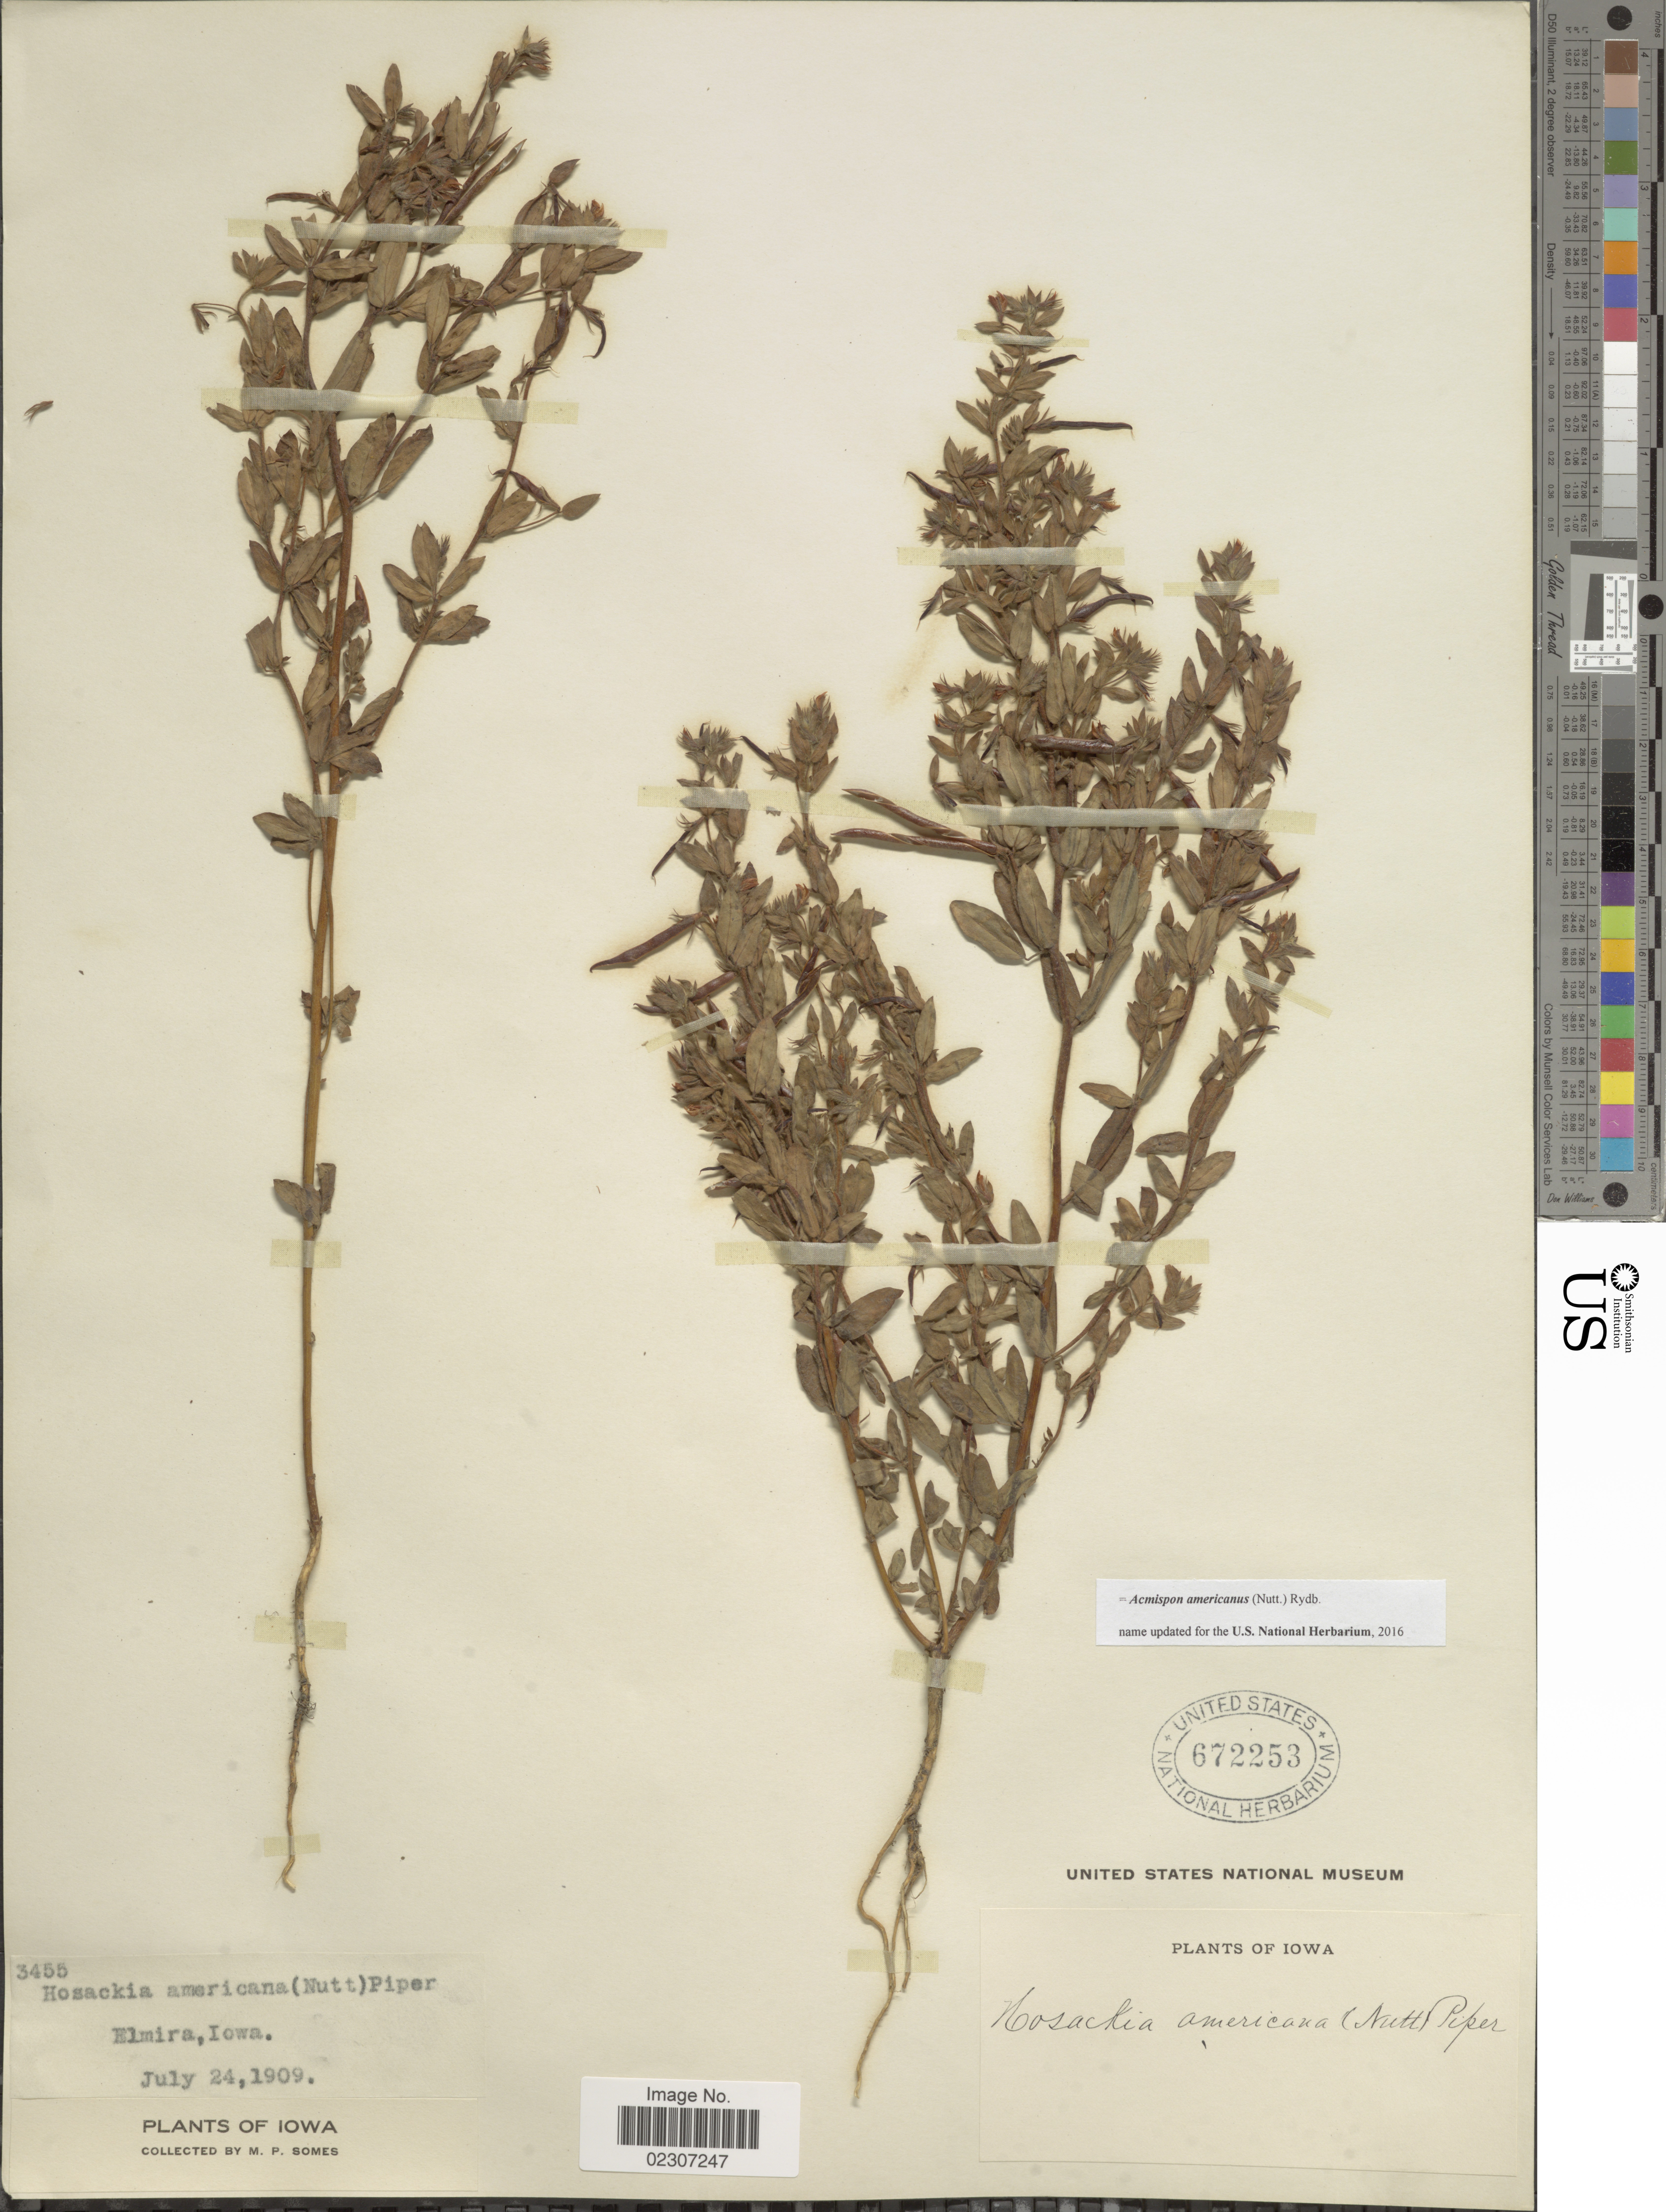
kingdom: Plantae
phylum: Tracheophyta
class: Magnoliopsida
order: Fabales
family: Fabaceae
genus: Acmispon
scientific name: Acmispon americanus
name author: (Nutt.) Rydb.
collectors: M. Somes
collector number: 3455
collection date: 1909-07-24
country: United States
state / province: Iowa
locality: Iowa, Elmira, Iowa.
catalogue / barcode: US 672253